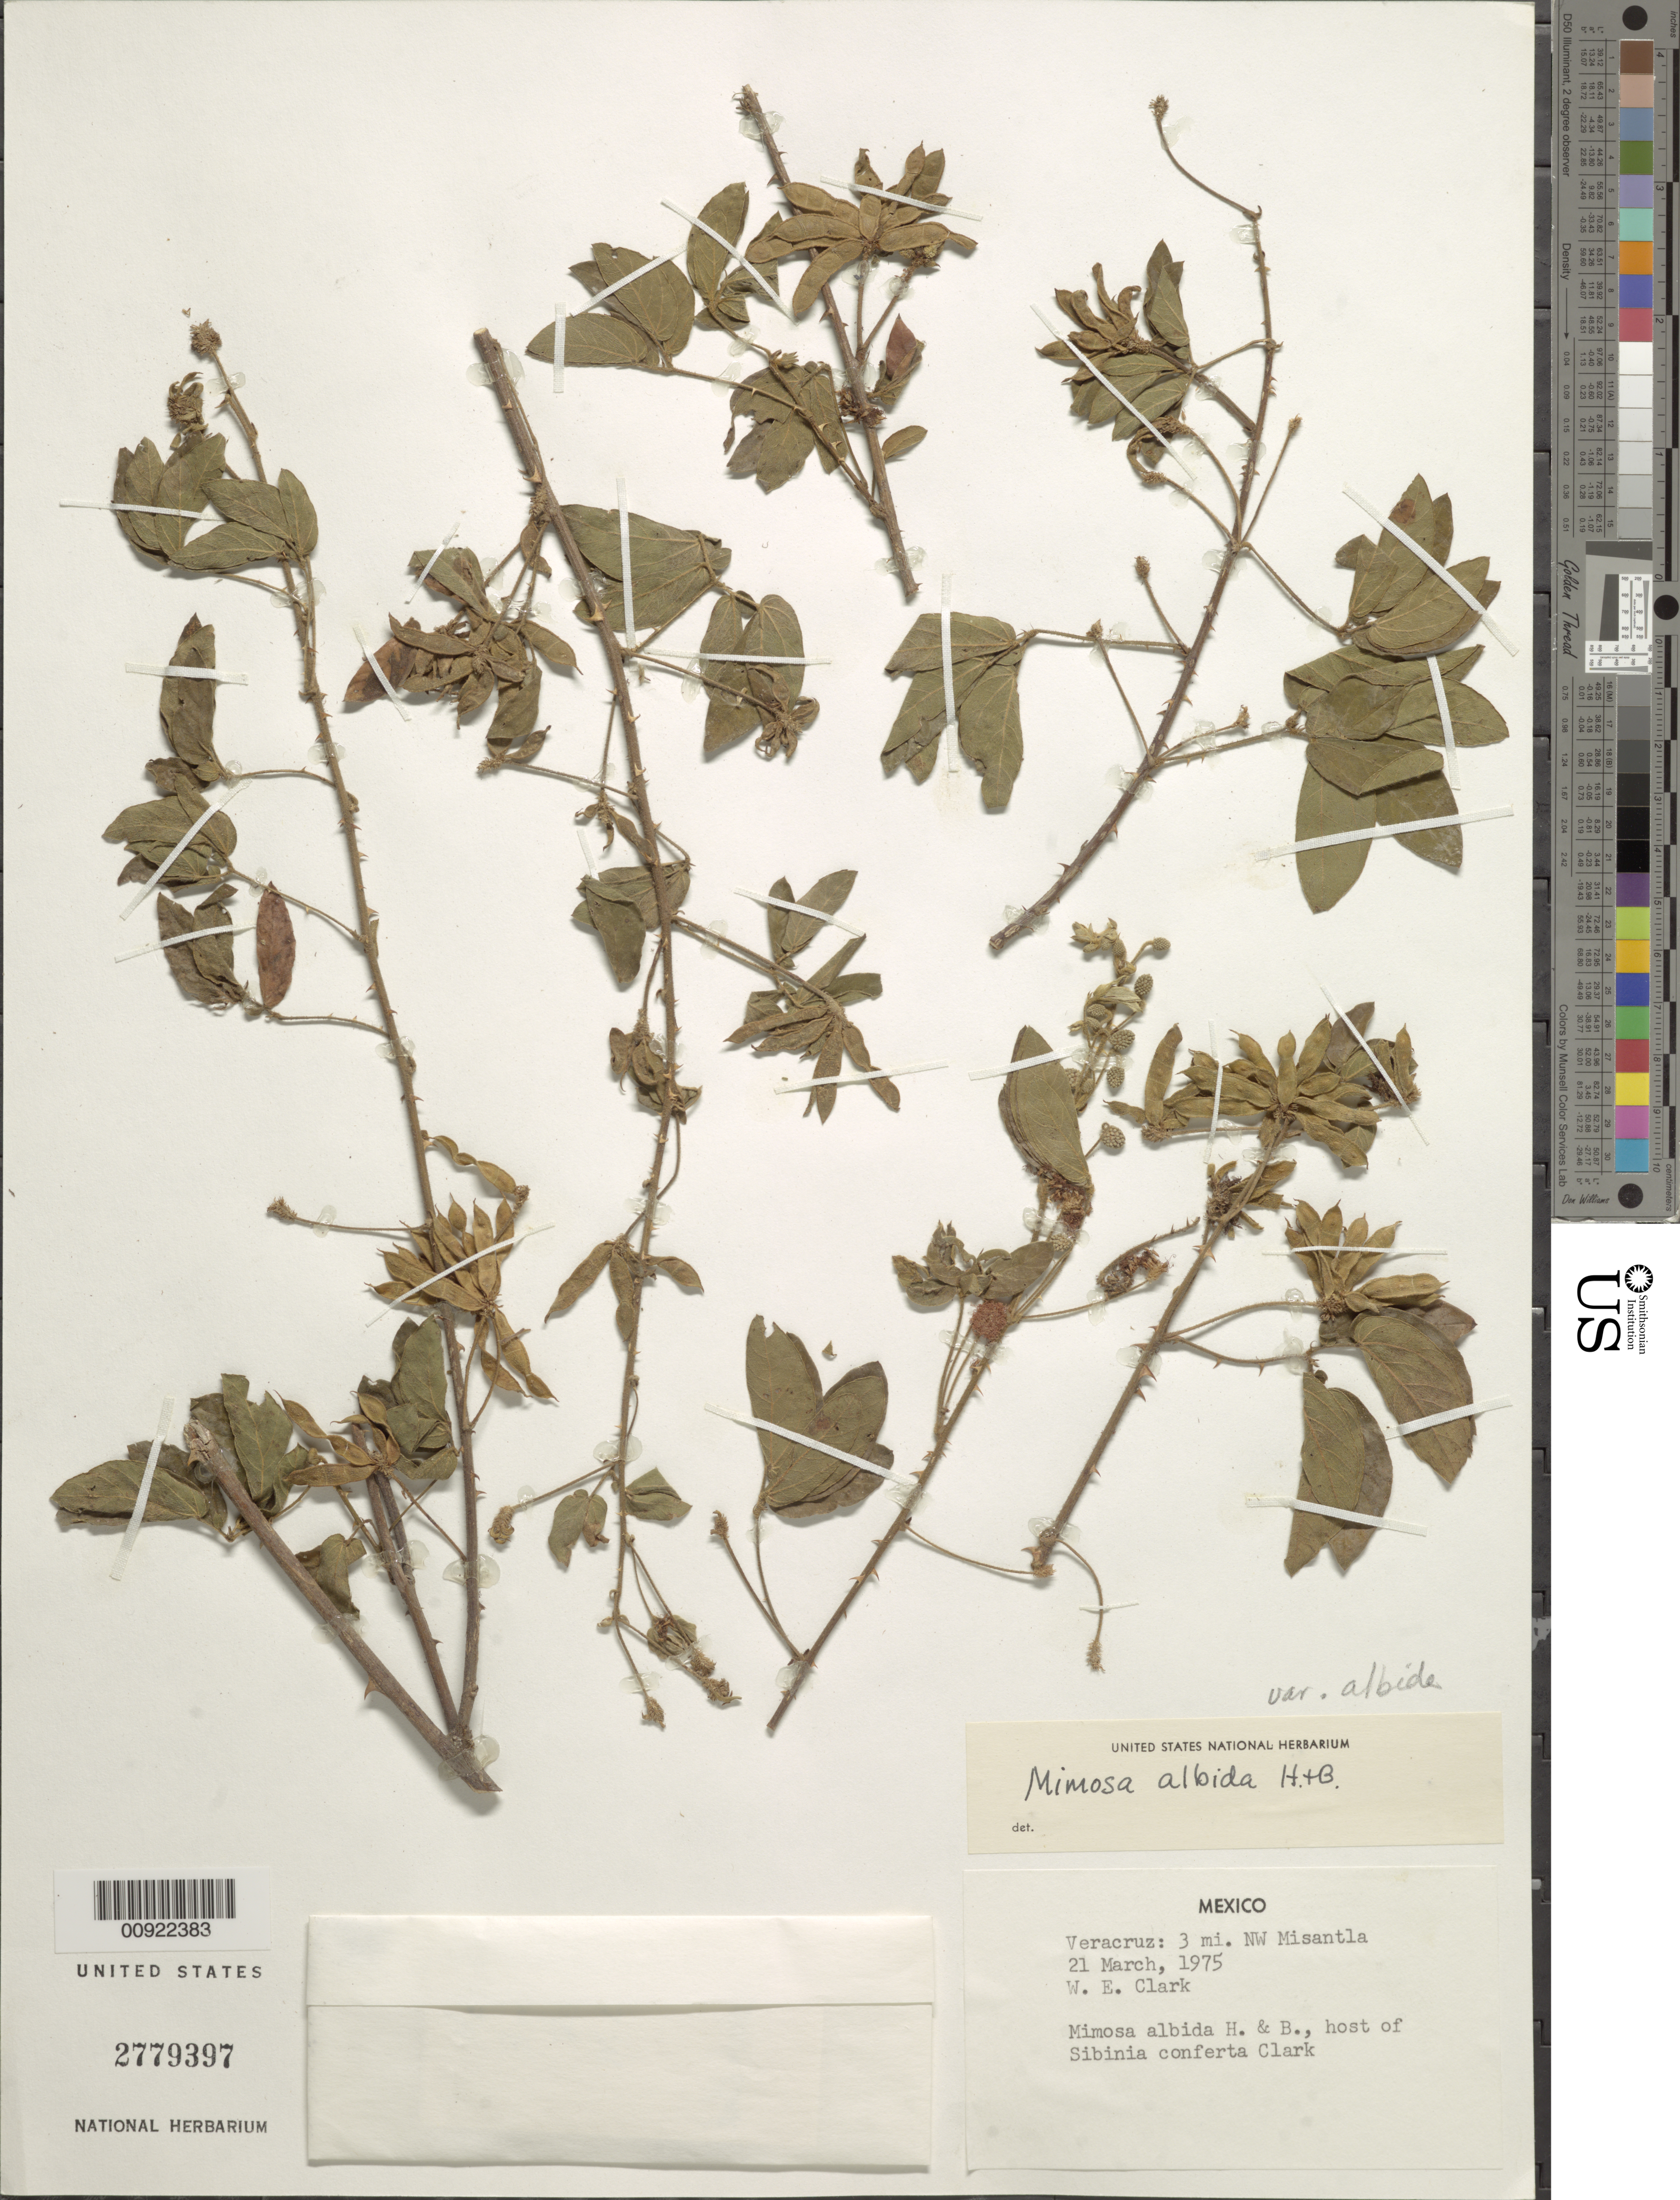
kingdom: Plantae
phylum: Tracheophyta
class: Magnoliopsida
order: Fabales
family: Fabaceae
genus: Mimosa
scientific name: Mimosa albida var. albida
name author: Humb. & Bonpl. ex Willd.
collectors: Clark, W. E.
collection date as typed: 21 Mar 1975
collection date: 1975-03-21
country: Mexico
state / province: Veracruz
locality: Veracruz: 3 mi. NW Misantla.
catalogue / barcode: US 2779397